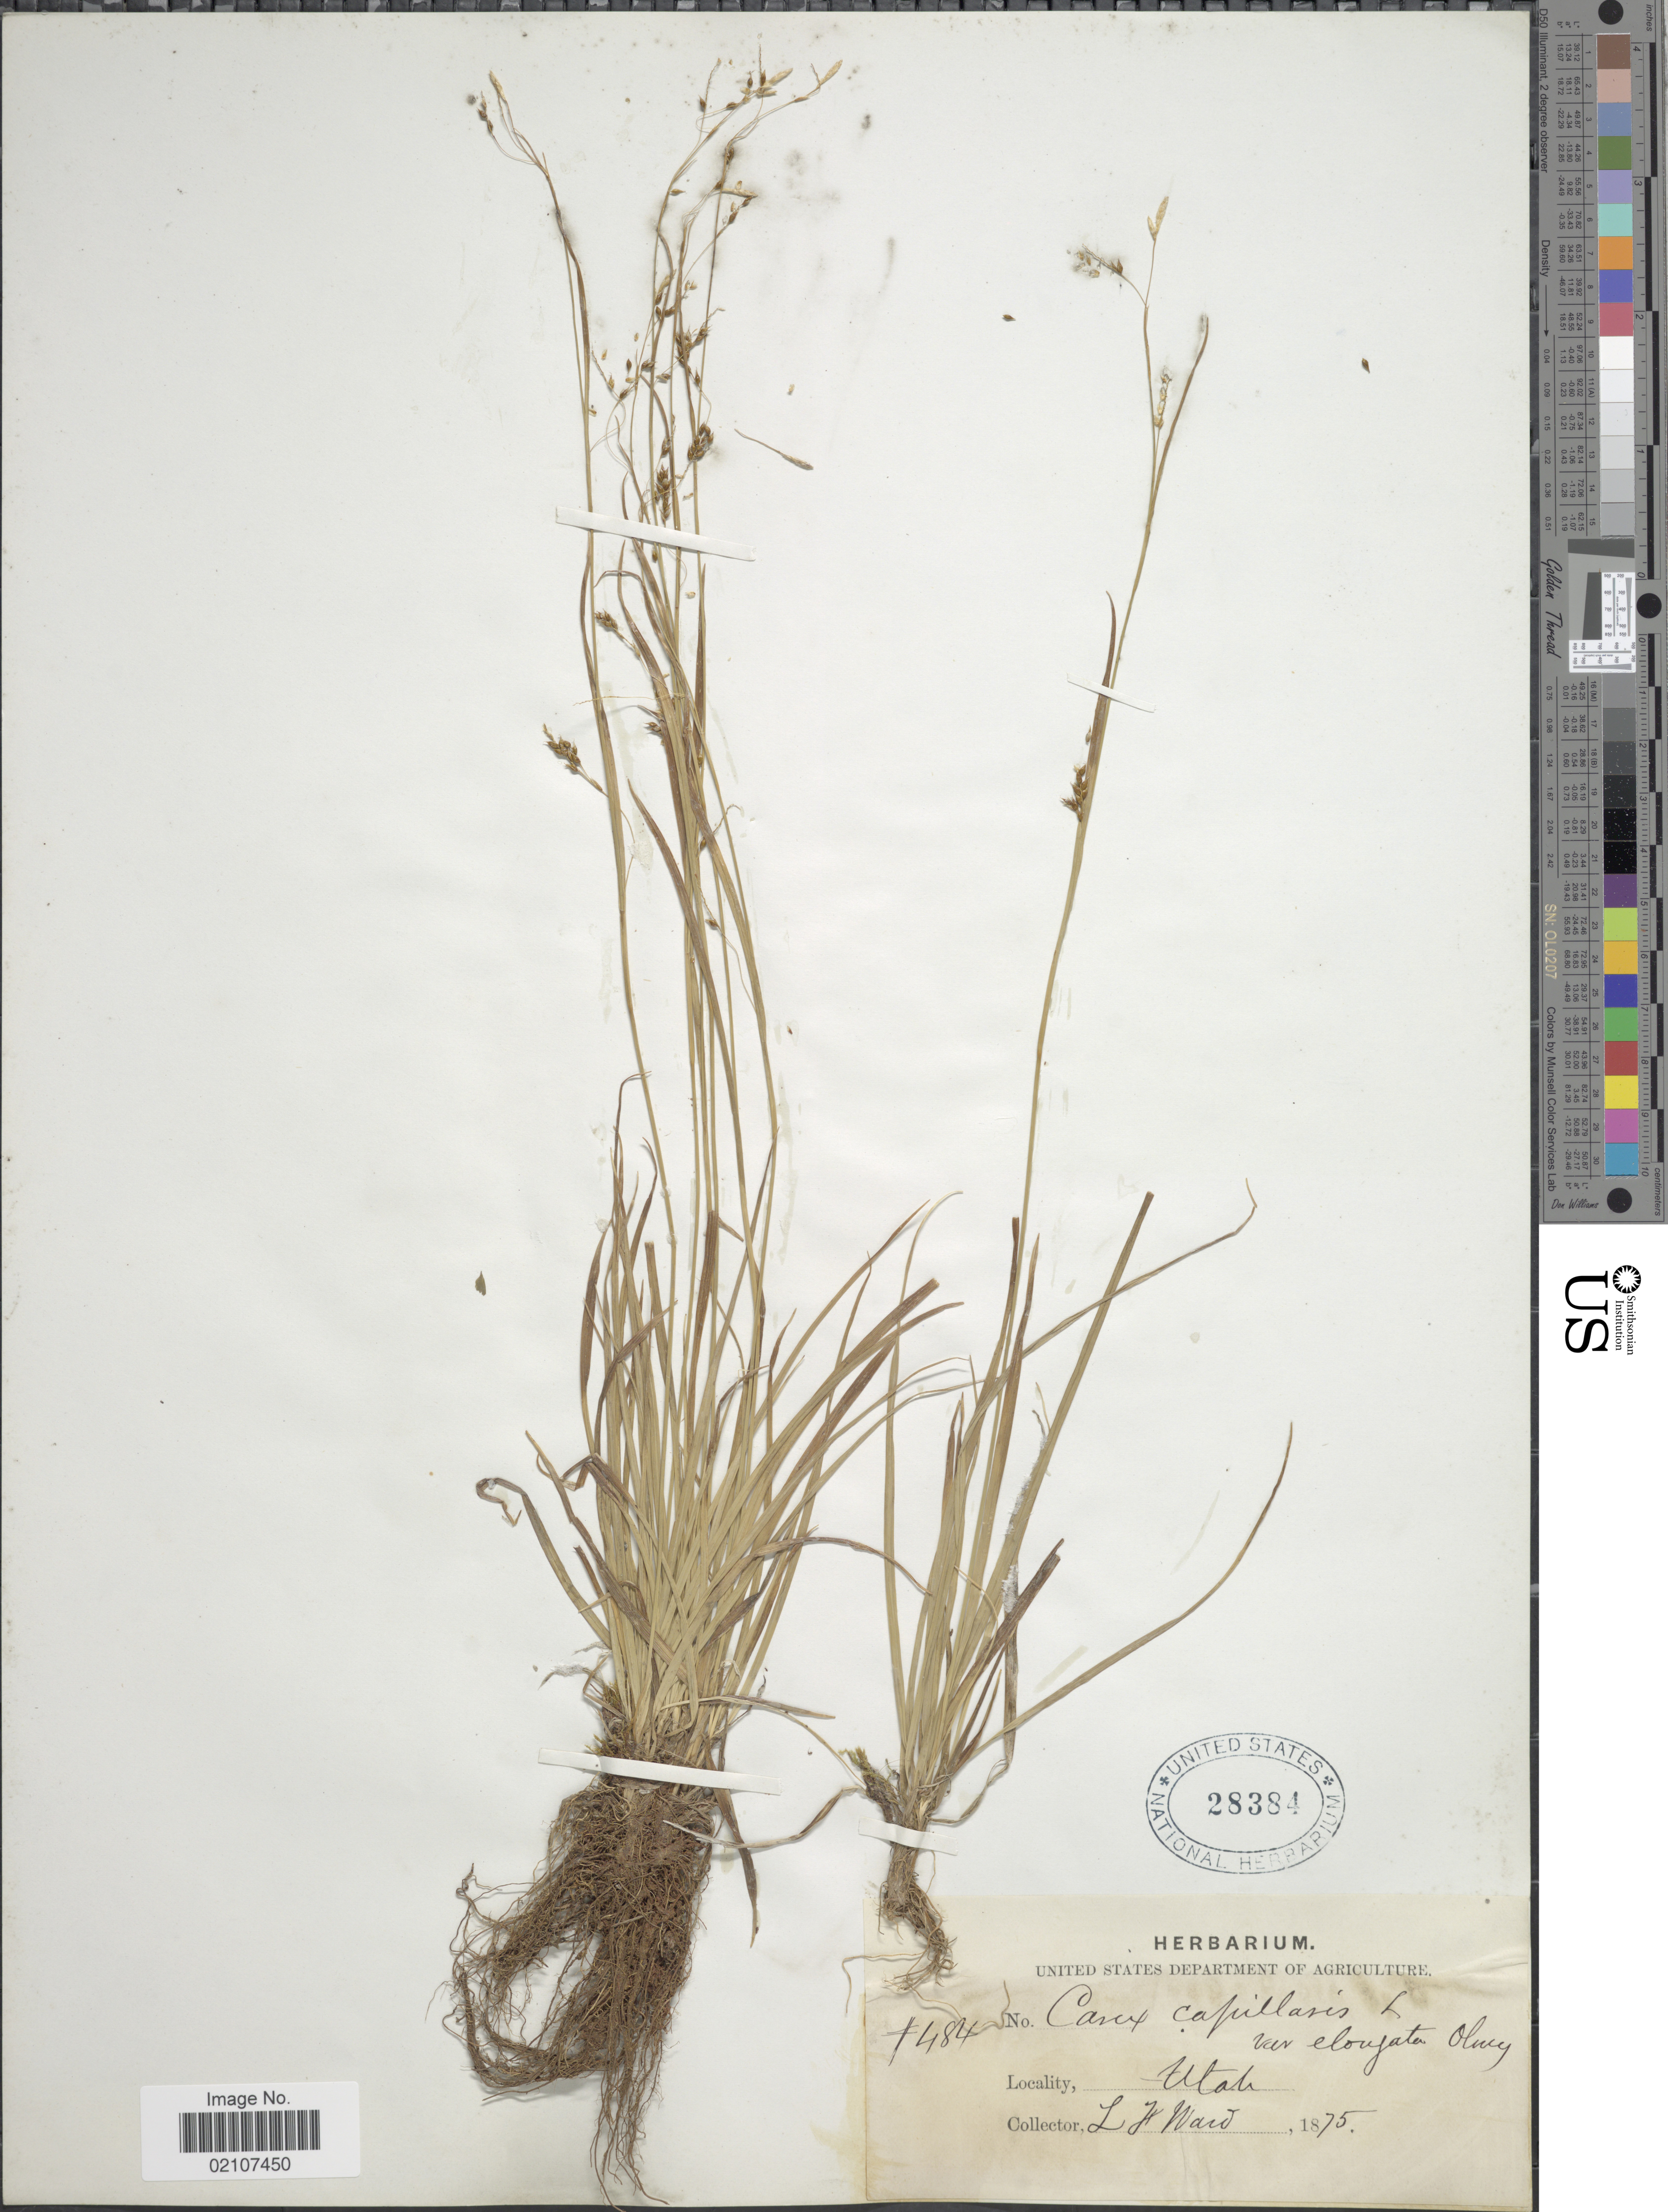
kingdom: Plantae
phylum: Tracheophyta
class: Liliopsida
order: Poales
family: Cyperaceae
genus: Carex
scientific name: Carex capillaris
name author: L.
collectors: L. Ward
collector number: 484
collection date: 1875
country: United States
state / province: Utah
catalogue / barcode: US 28384